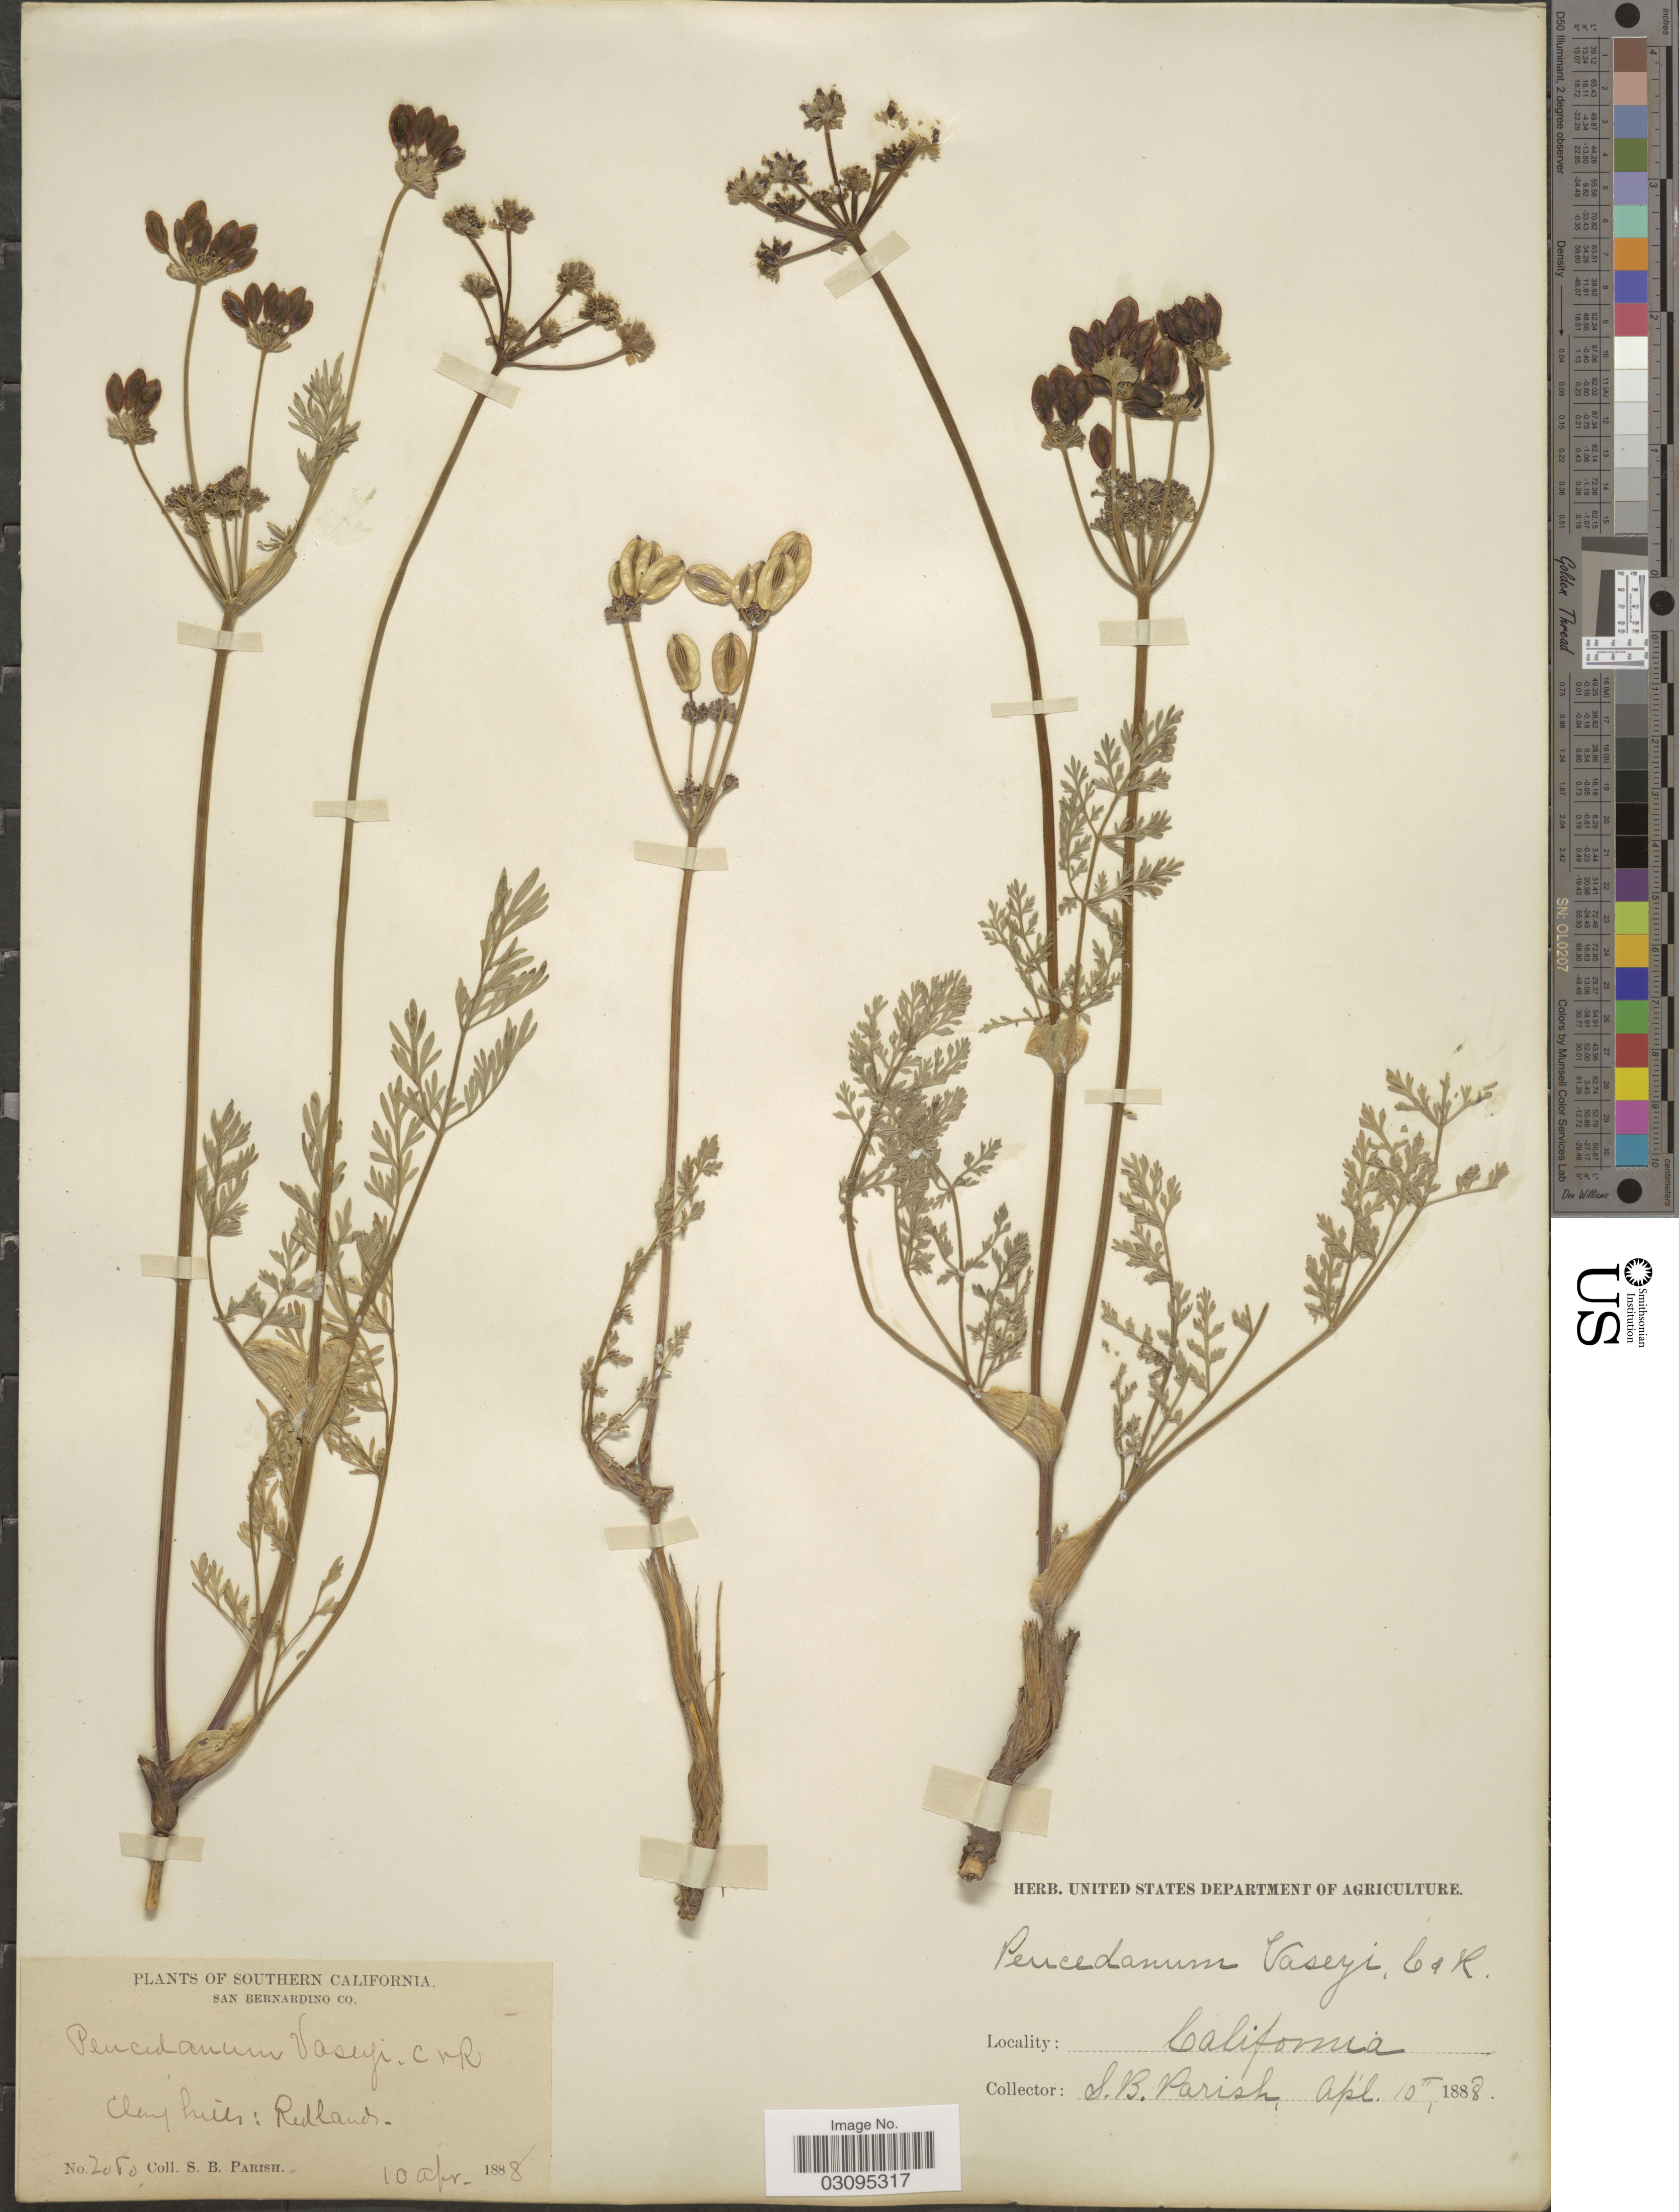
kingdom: Plantae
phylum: Tracheophyta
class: Magnoliopsida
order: Apiales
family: Apiaceae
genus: Lomatium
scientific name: Lomatium vaseyi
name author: (J.M. Coult. & Rose) J.M. Coult. & Rose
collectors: S. B. Parish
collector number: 2050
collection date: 1888-04-10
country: United States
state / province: California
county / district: San Bernardino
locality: Southern California, San Bernardino Co.